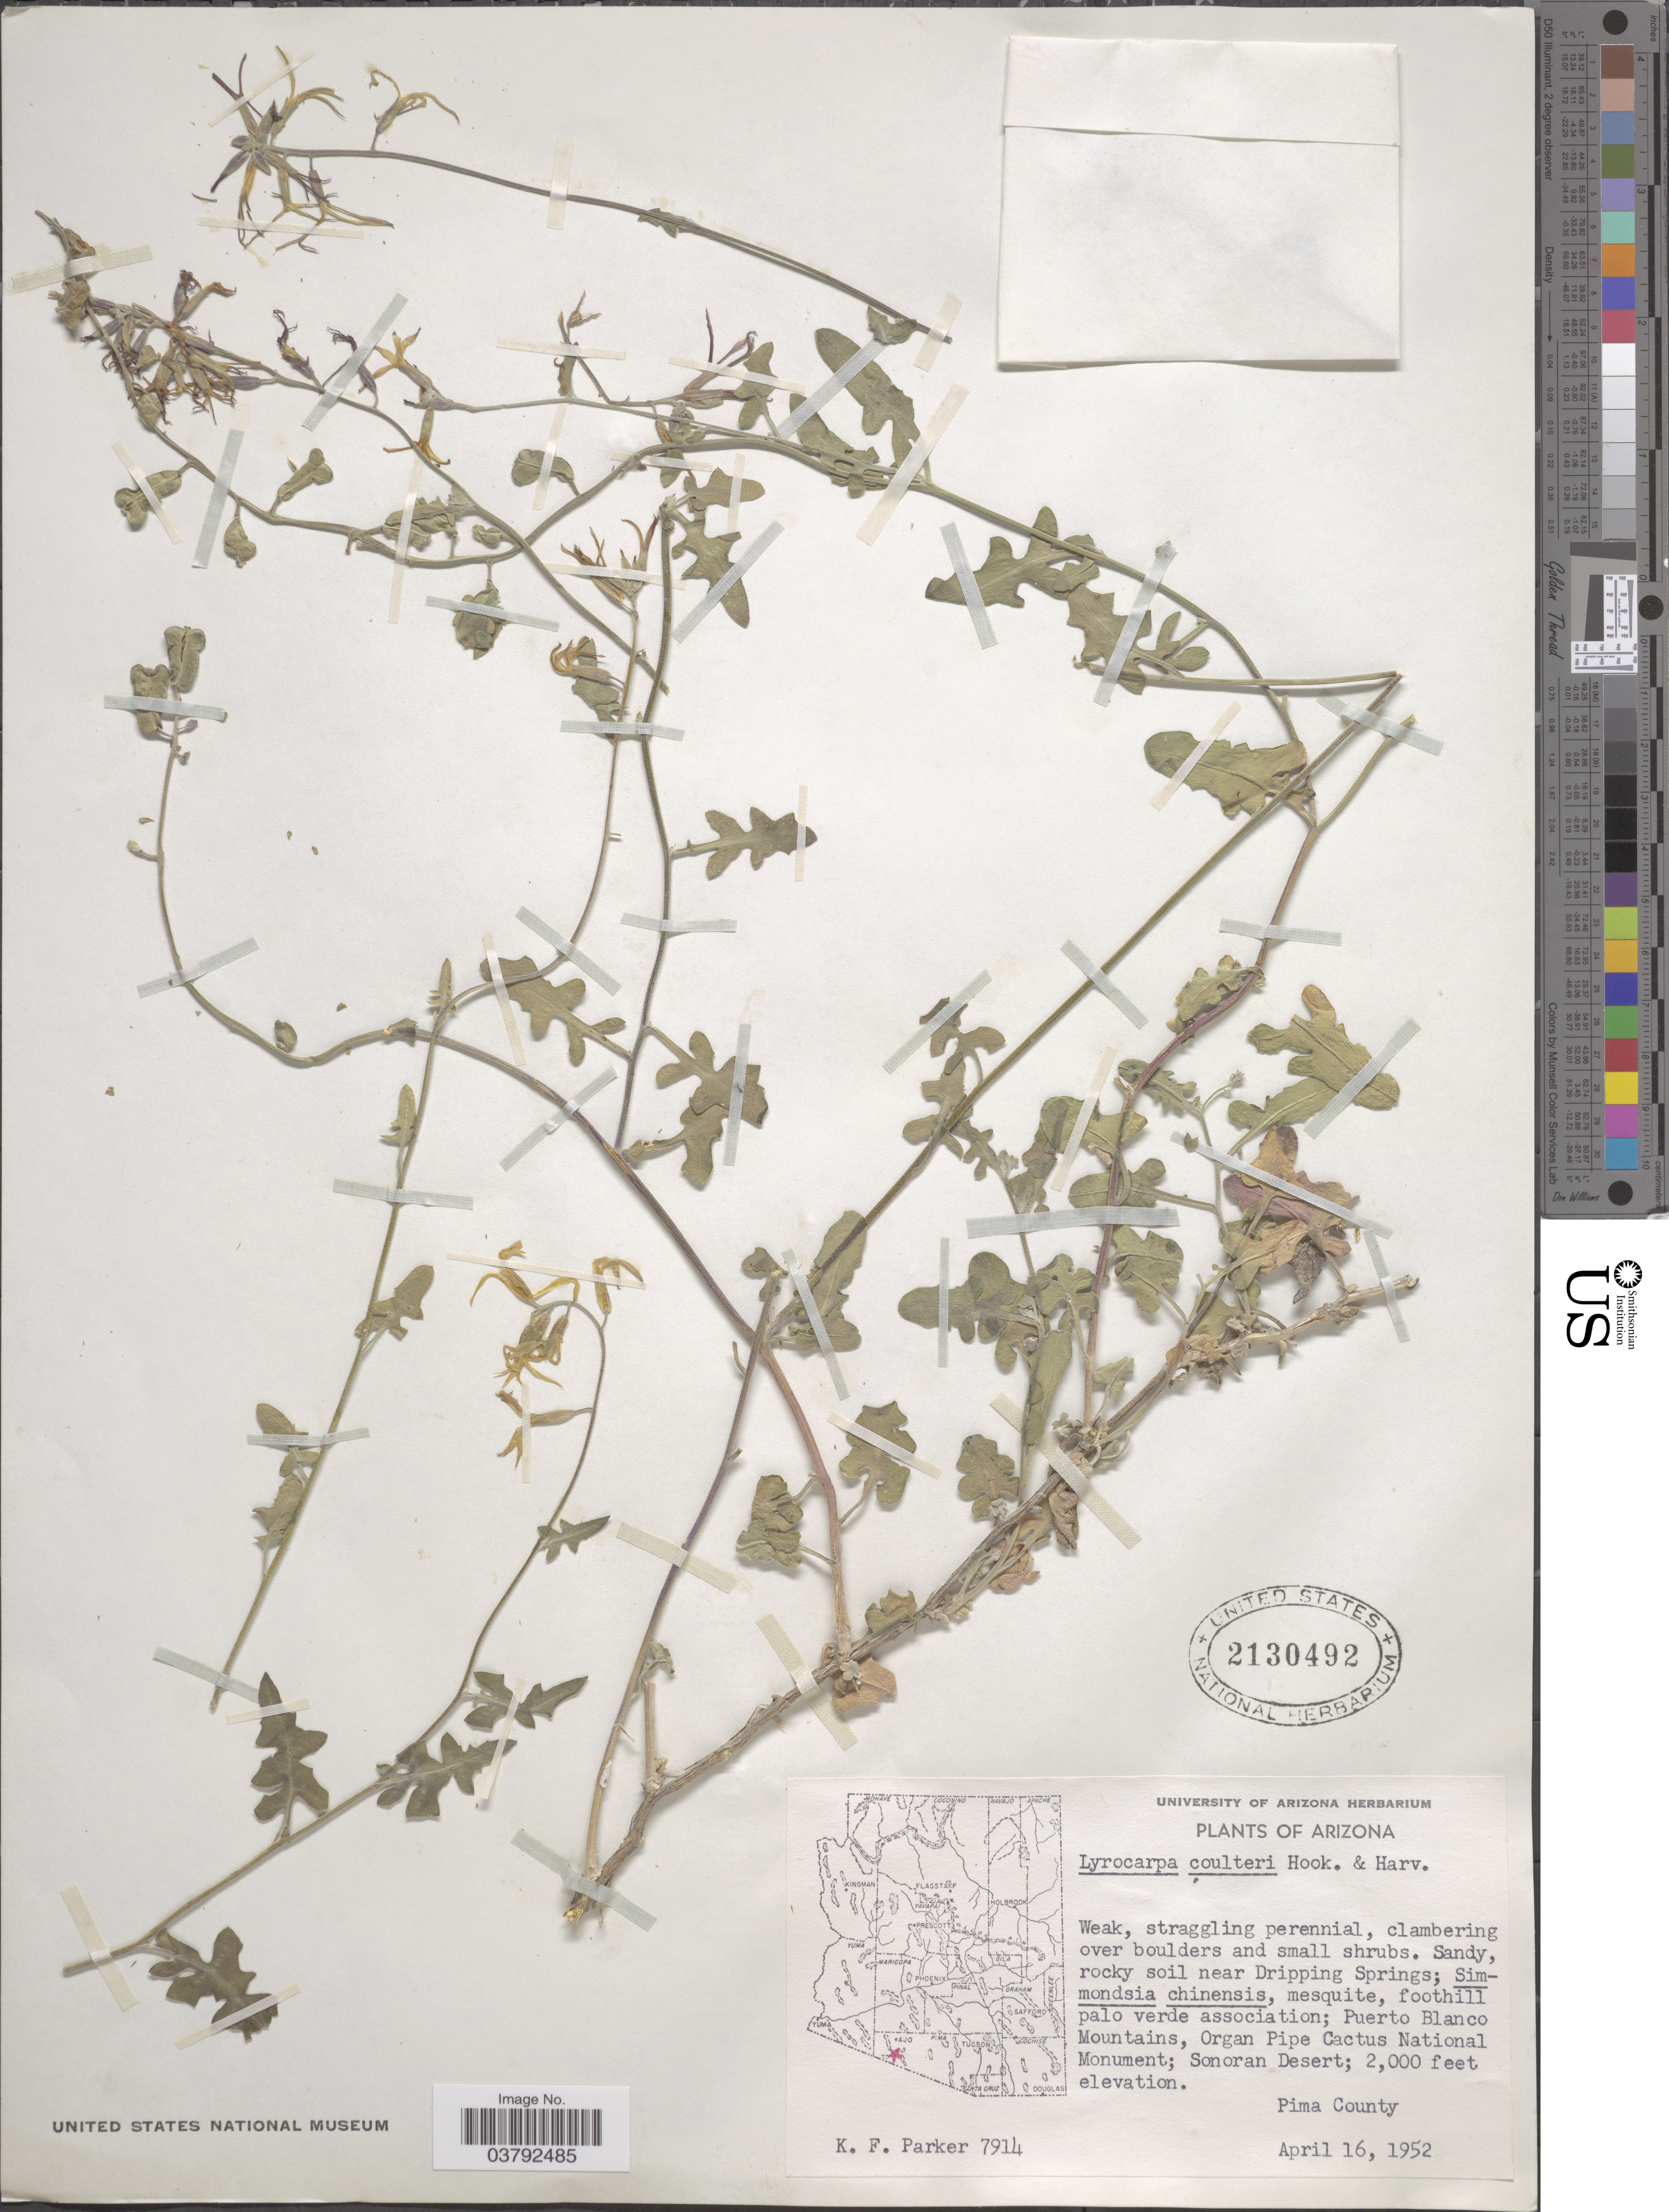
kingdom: Plantae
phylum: Tracheophyta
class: Magnoliopsida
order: Brassicales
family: Brassicaceae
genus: Lyrocarpa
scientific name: Lyrocarpa coulteri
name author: Hook. & Harv.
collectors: K. F. Parker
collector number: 7914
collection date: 1952-04-16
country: United States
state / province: Arizona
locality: Puerto Blanco Mountains; Sonoran Desert. Pima County.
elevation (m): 610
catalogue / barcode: US 2130492